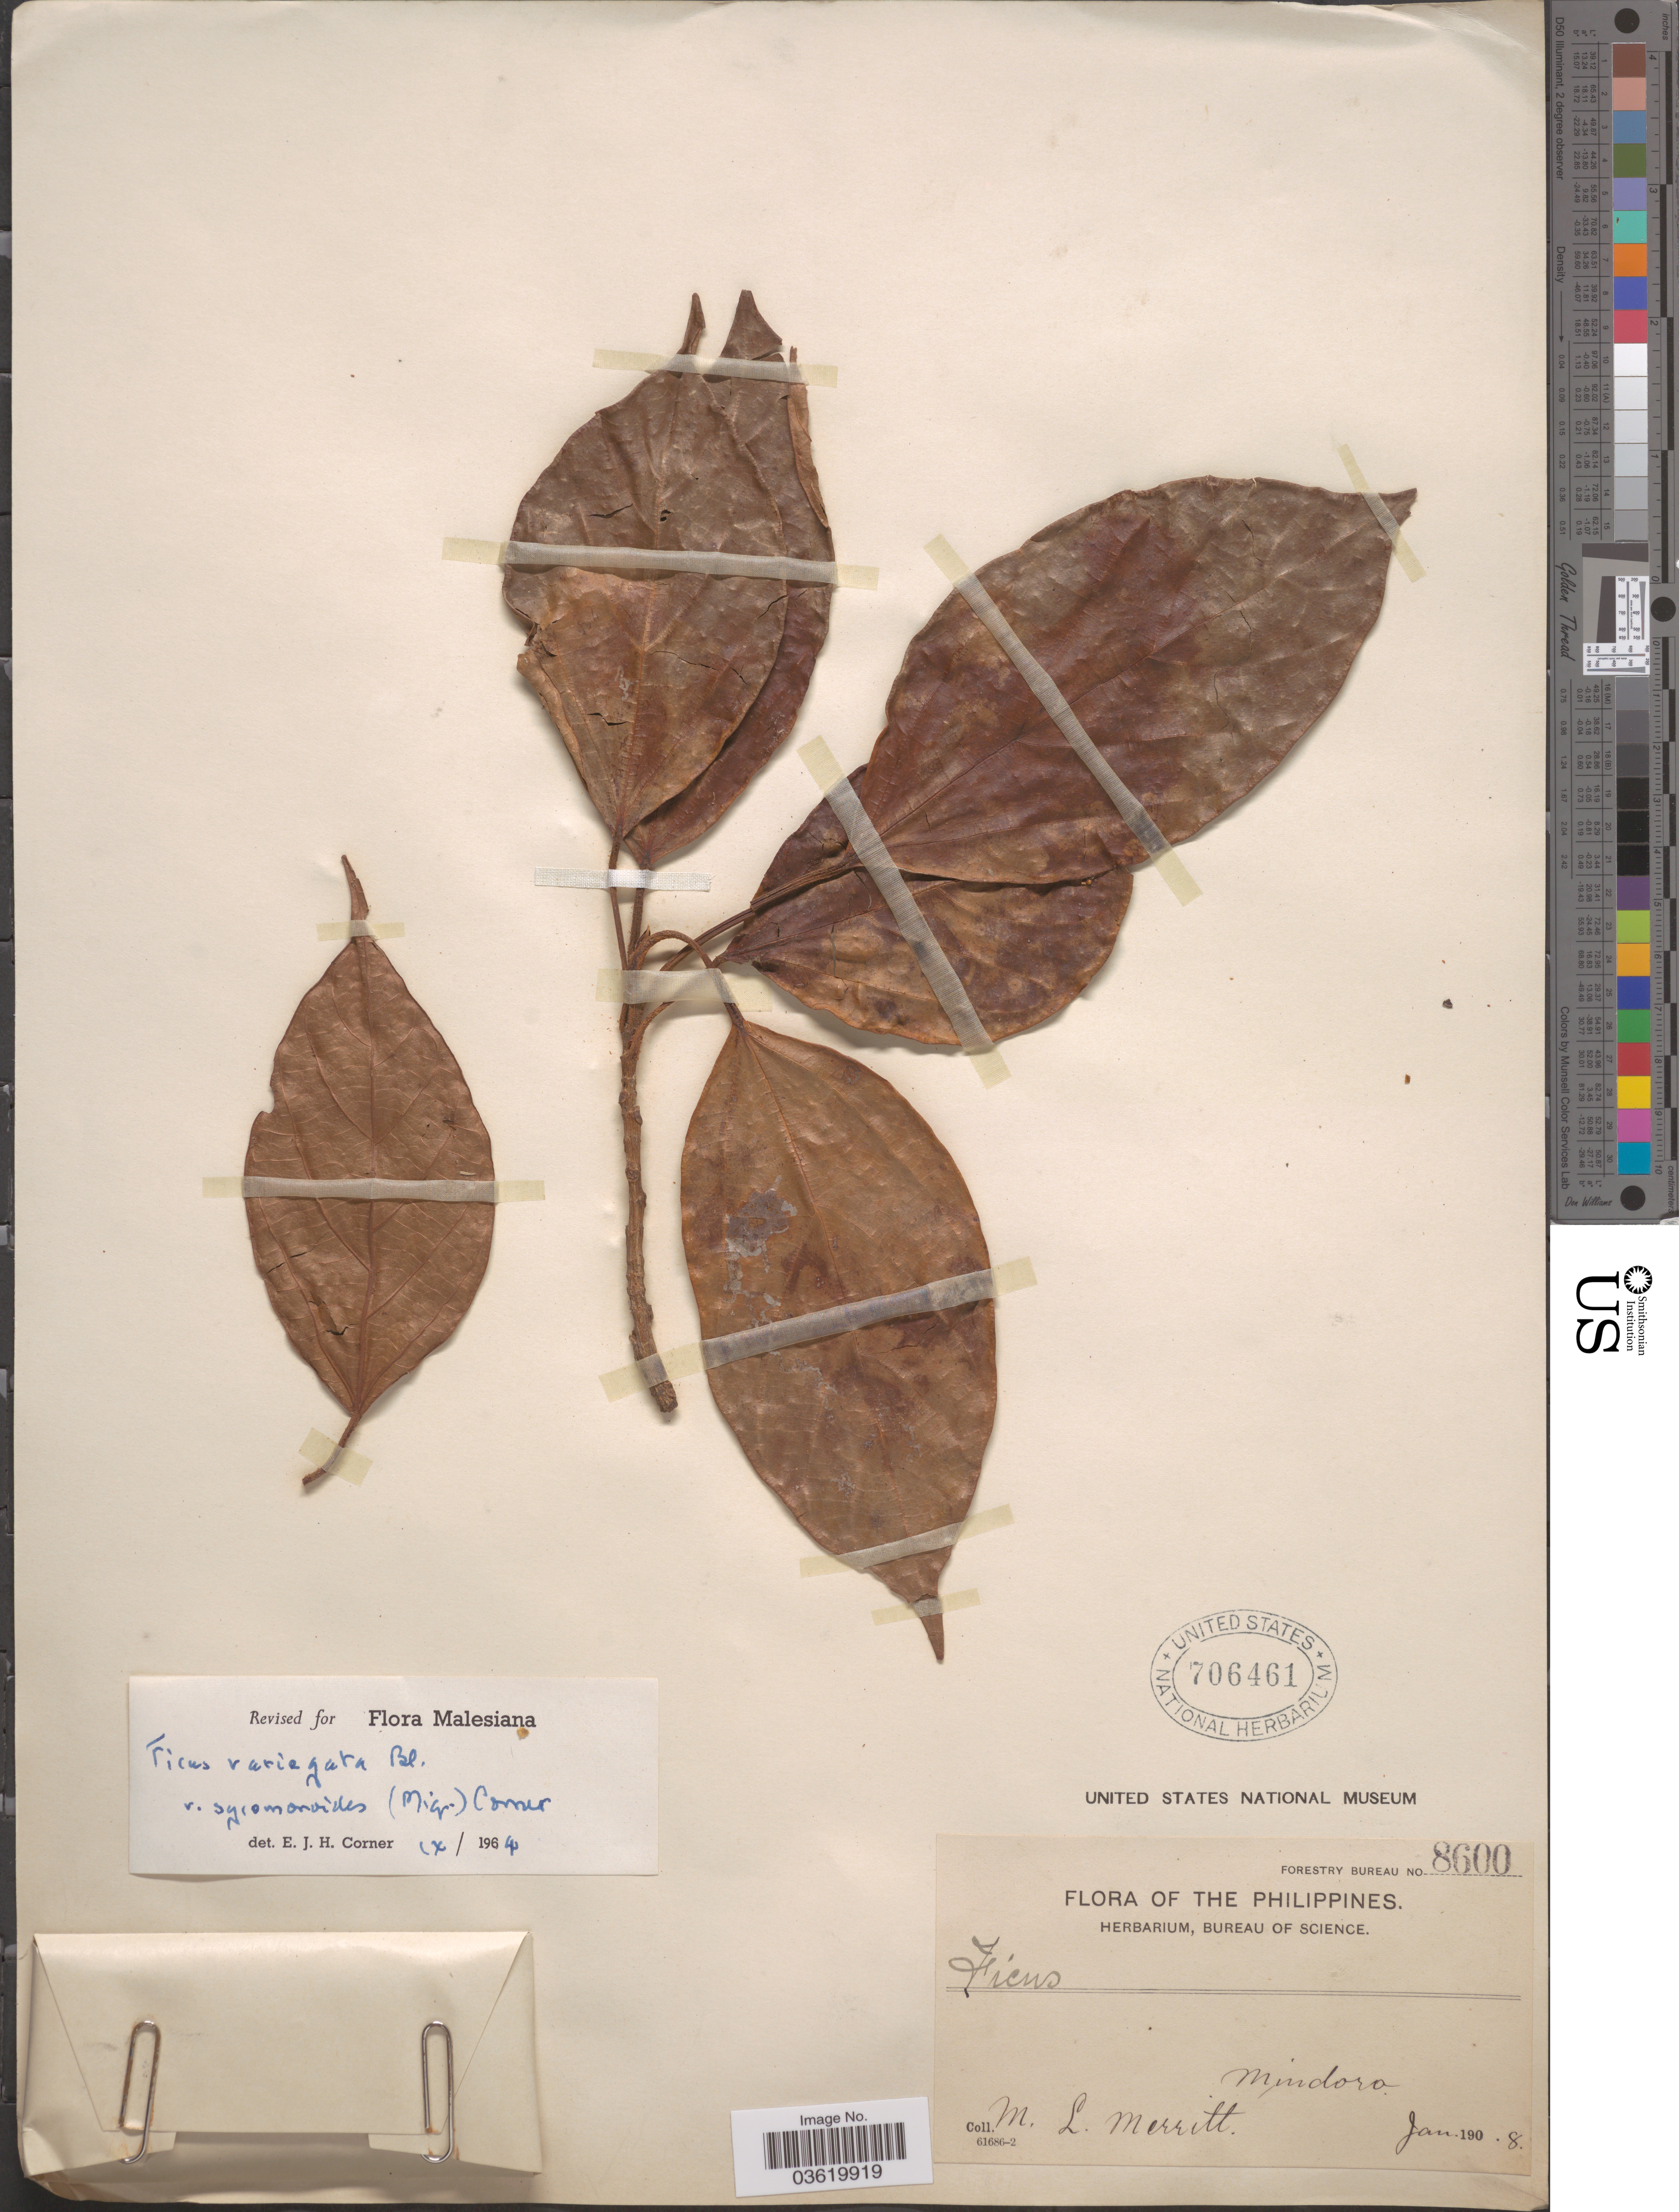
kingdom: Plantae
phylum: Tracheophyta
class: Magnoliopsida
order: Rosales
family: Moraceae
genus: Ficus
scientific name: Ficus variegata var. sycomoroides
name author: (Miq.) Corner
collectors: M. L. Merritt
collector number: Forestry Bureau 8600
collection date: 1908-01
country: Philippines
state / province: Mimaropa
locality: Mindoro.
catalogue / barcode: US 706461